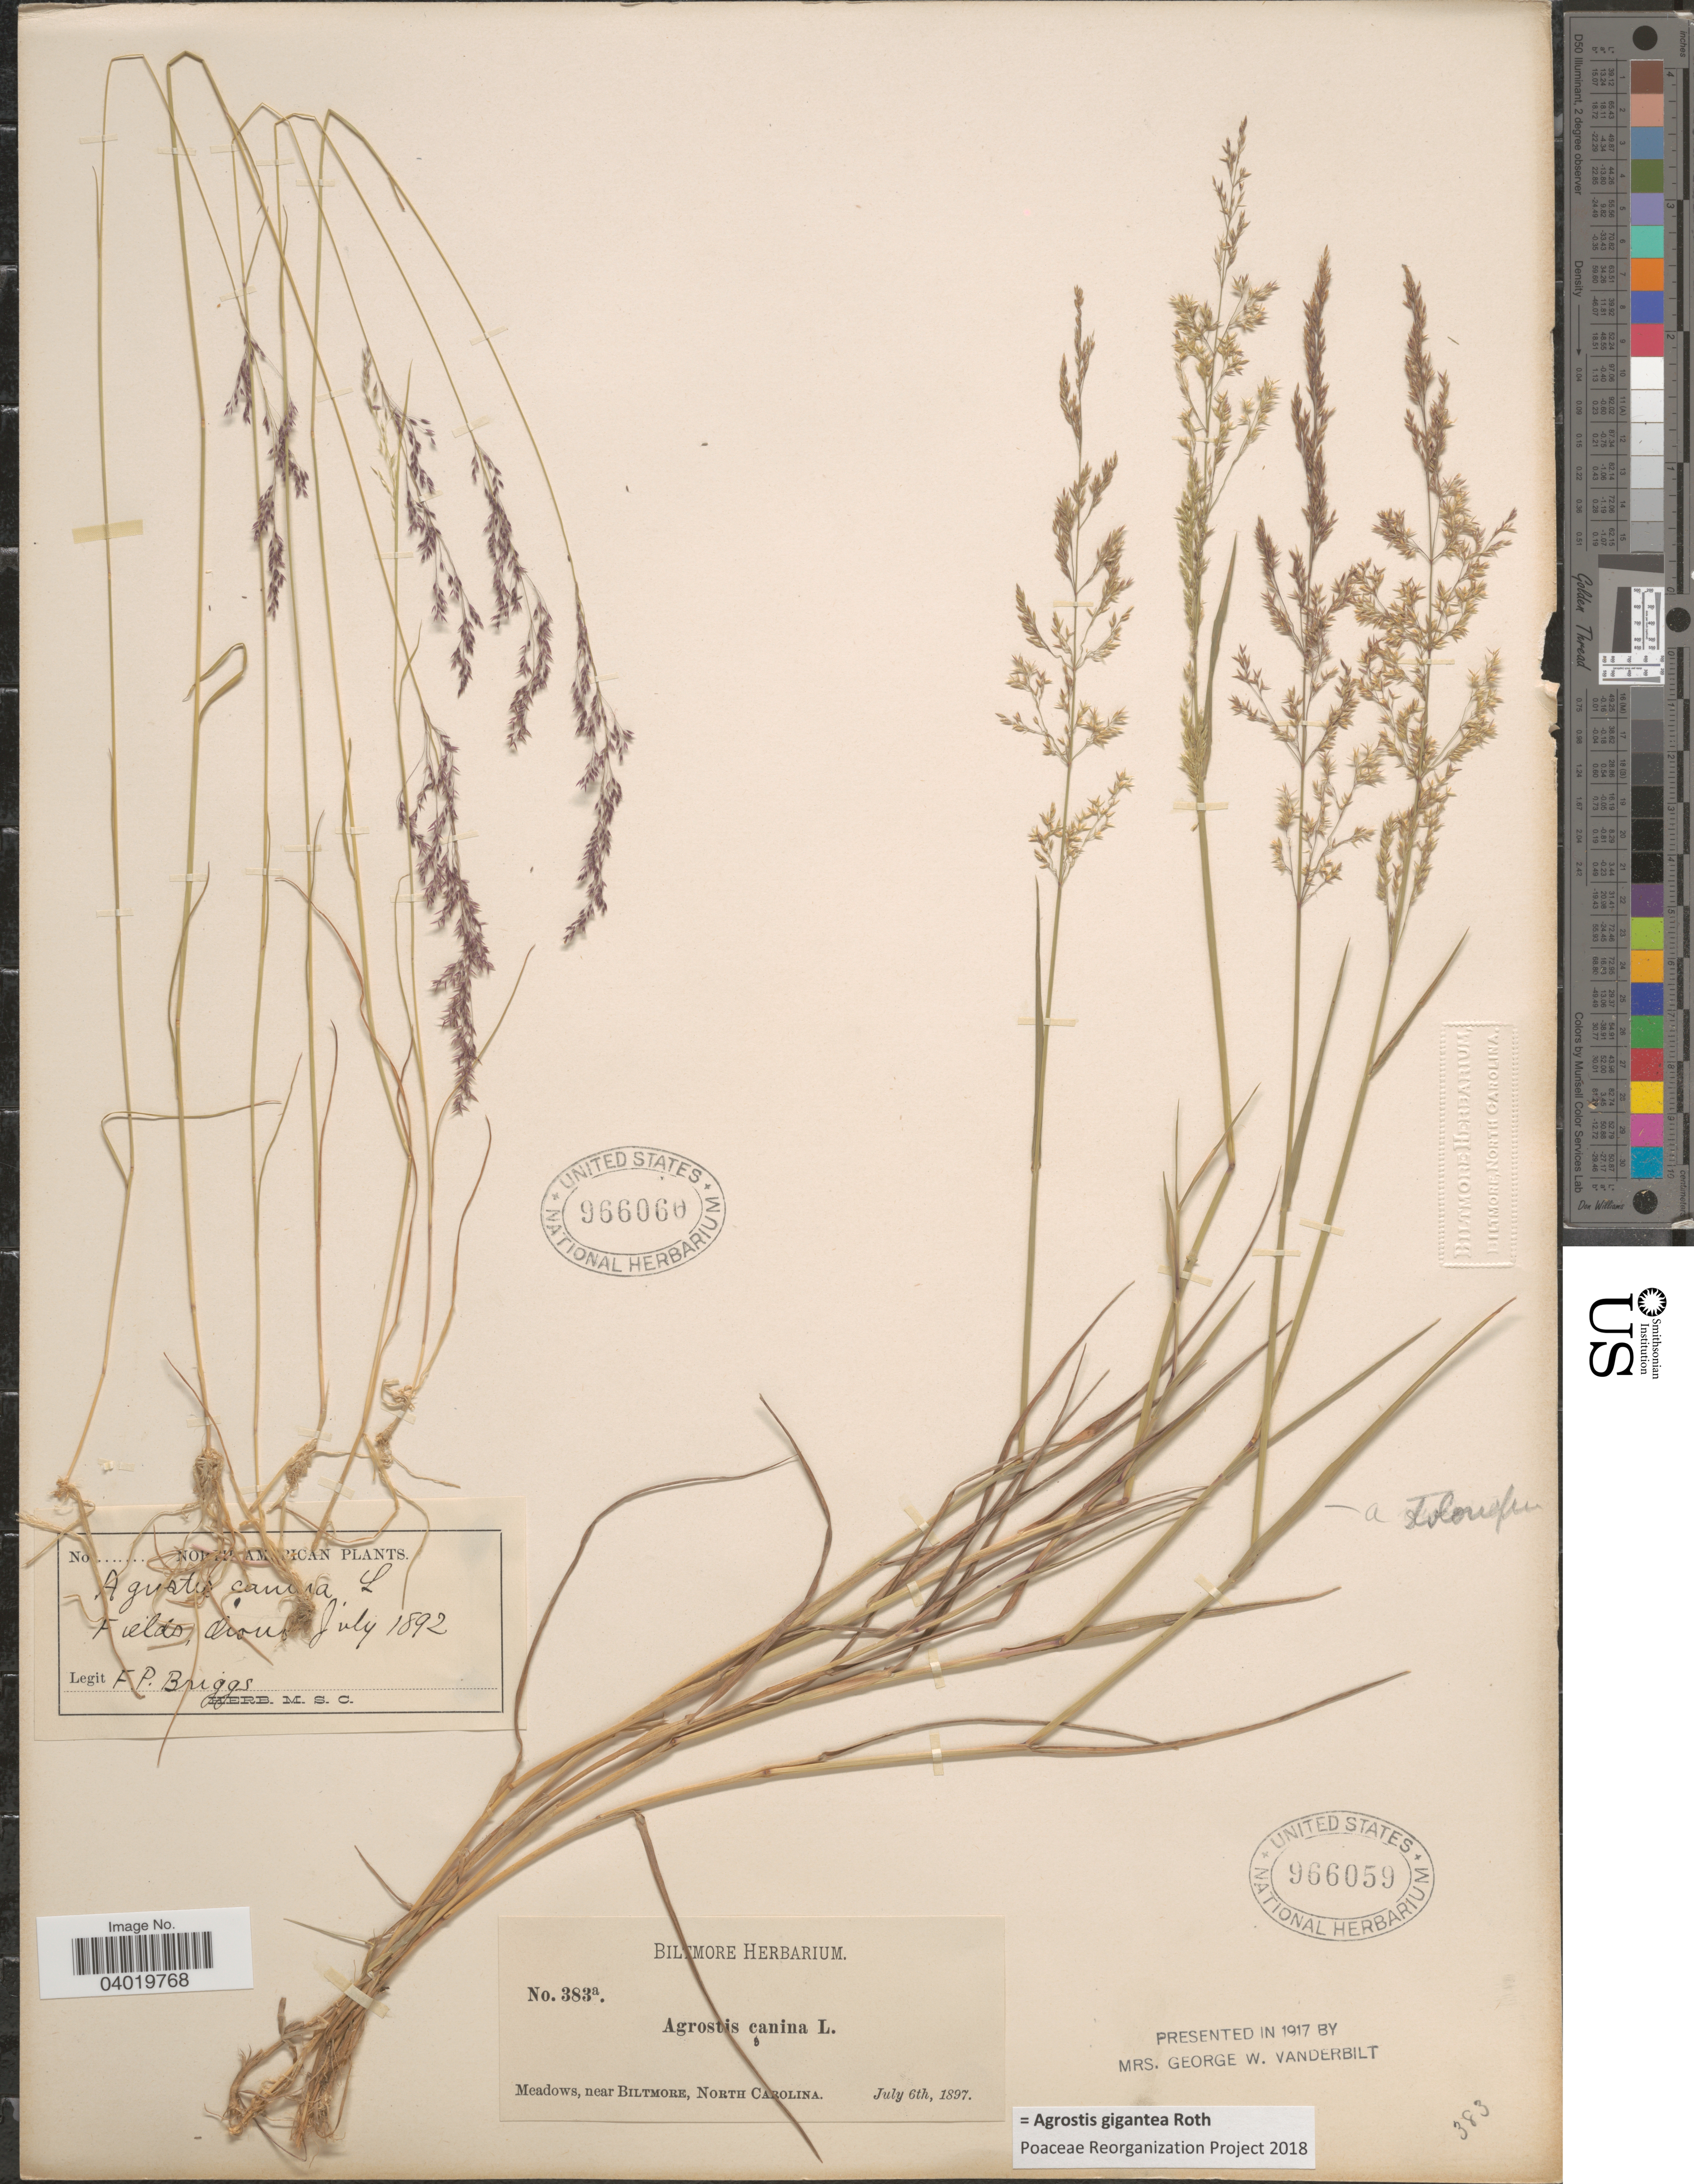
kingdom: Plantae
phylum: Tracheophyta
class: Liliopsida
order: Poales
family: Poaceae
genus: Agrostis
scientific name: Agrostis gigantea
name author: Roth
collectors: ex herb. Biltmore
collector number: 383a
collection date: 1897-07-06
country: United States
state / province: North Carolina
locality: Near Biltmore.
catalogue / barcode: US 966059-2